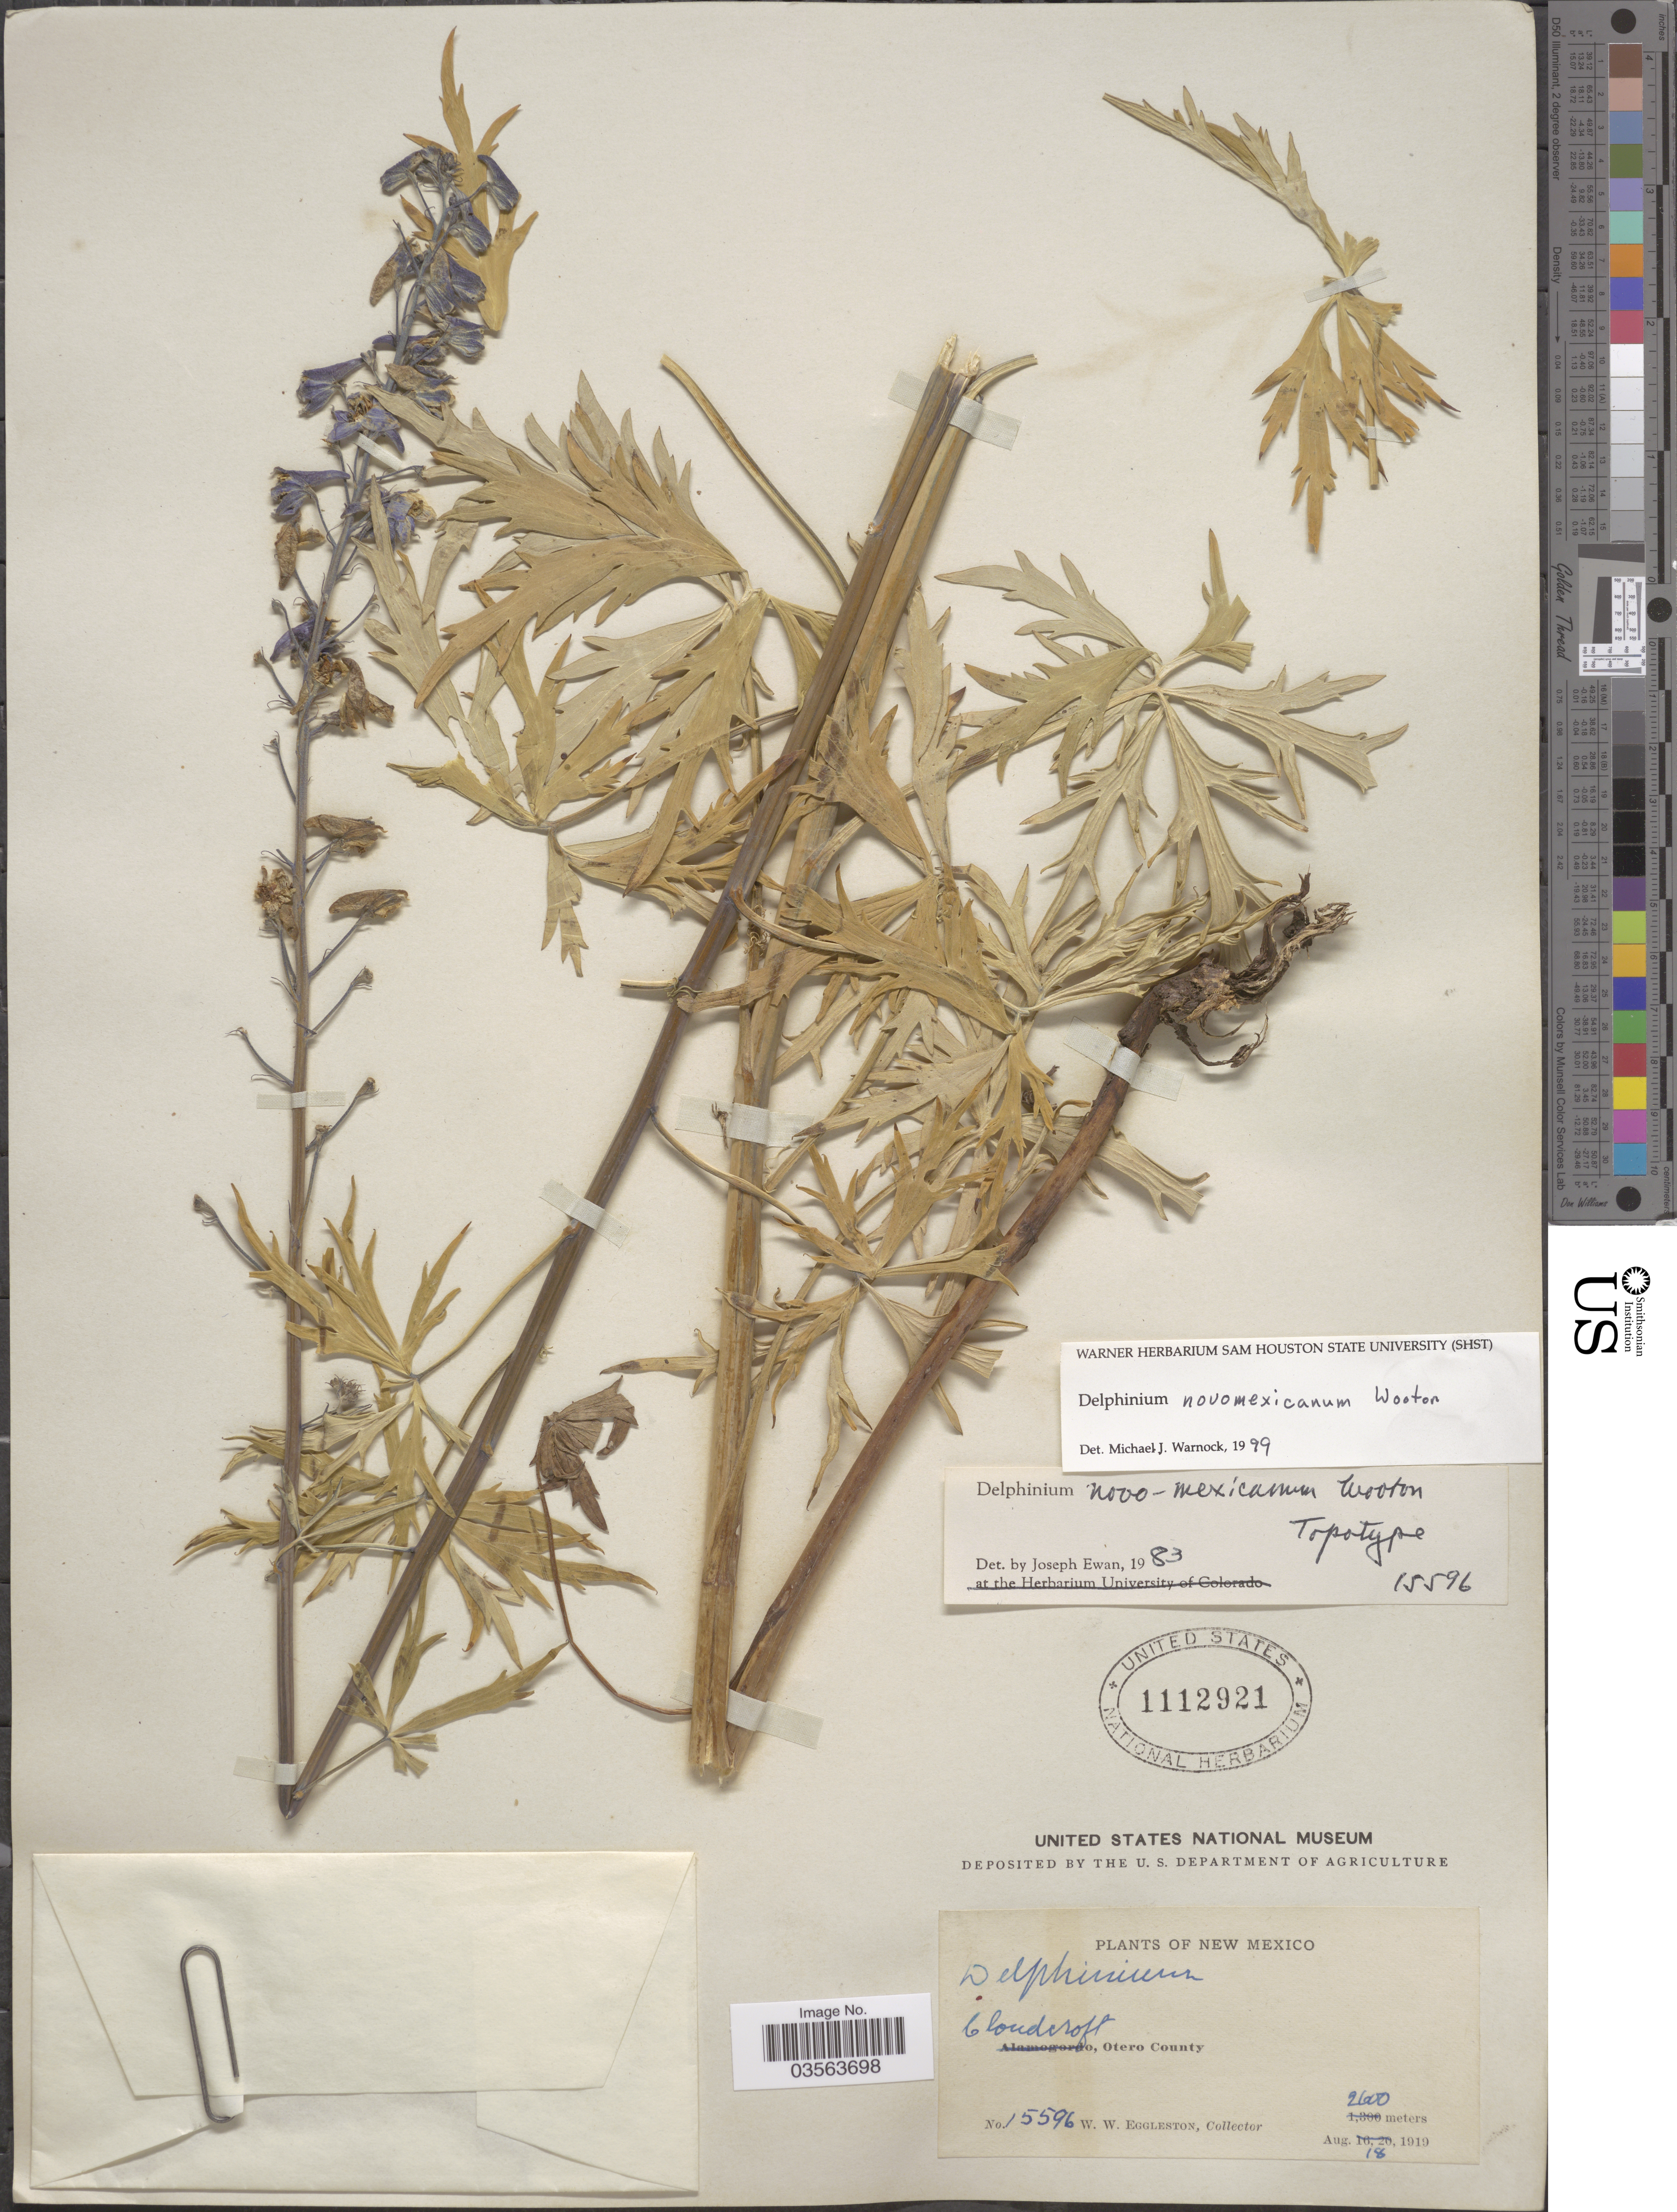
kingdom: Plantae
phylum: Tracheophyta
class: Magnoliopsida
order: Ranunculales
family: Ranunculaceae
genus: Delphinium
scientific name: Delphinium novomexicanum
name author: Wooton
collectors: W. W. Eggleston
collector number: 15596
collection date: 1919-08-18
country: United States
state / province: New Mexico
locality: Cloudcroft, Otero County.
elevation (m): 2600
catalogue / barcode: US 1112921